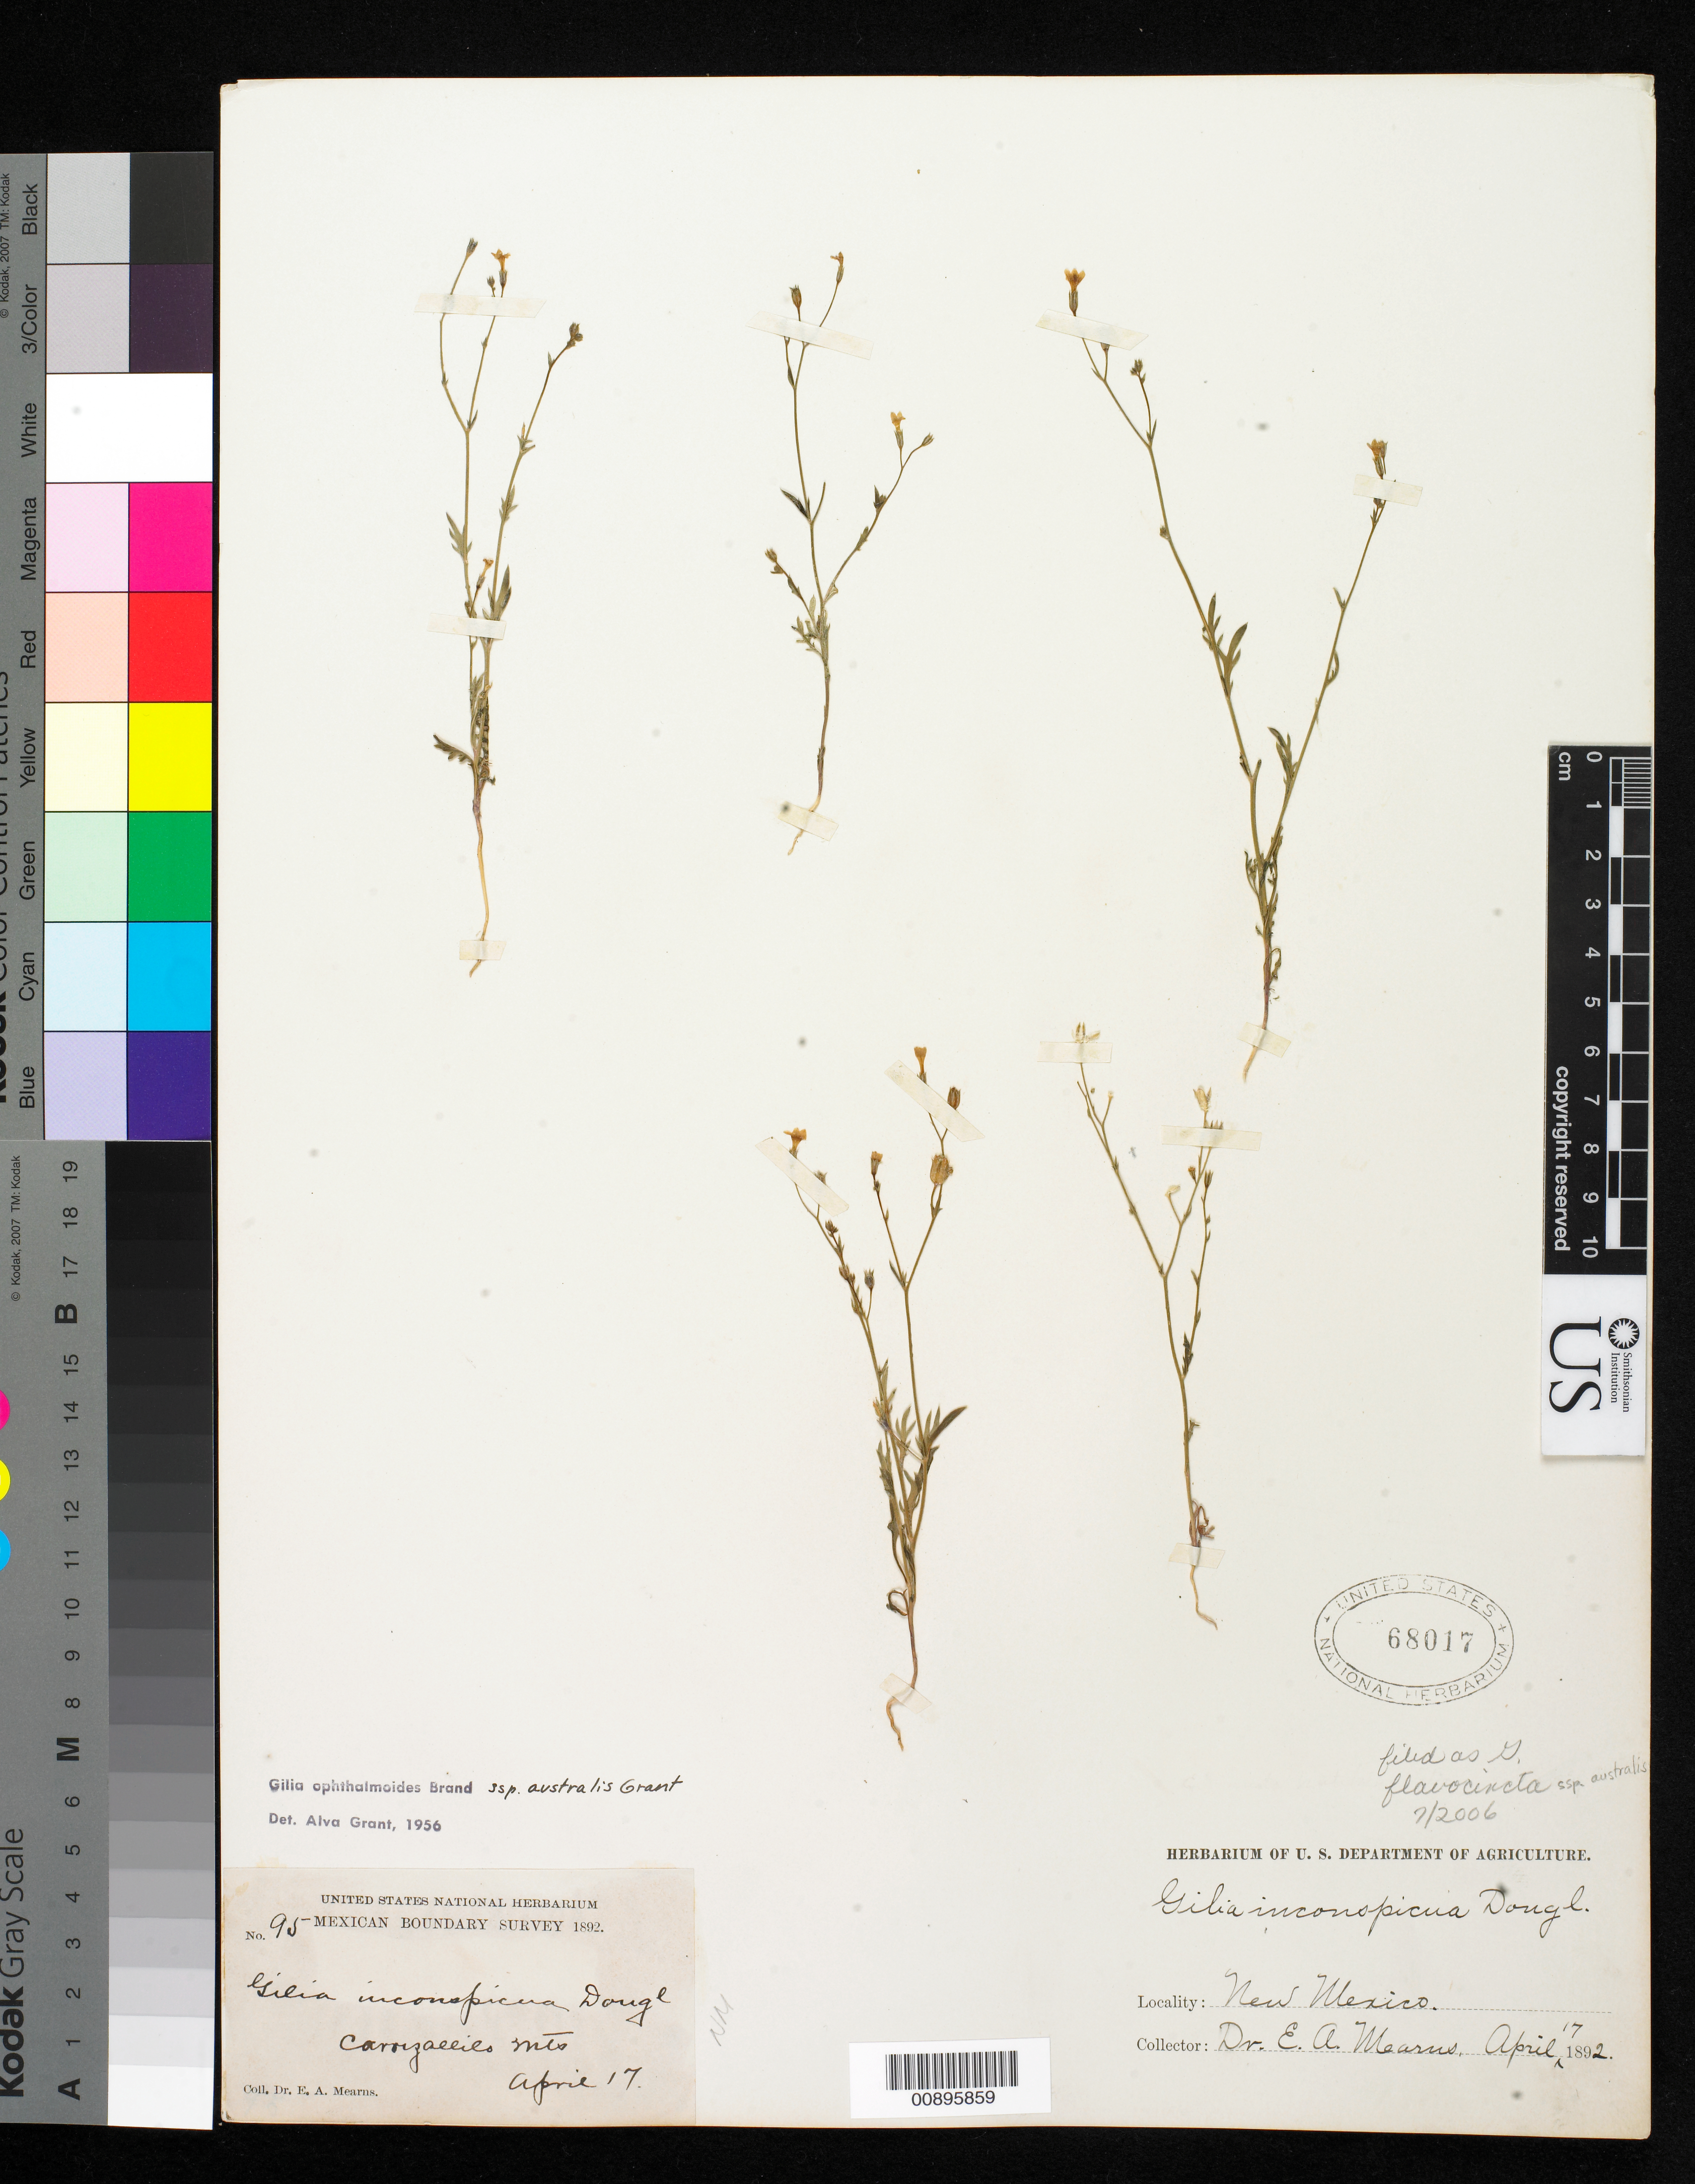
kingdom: Plantae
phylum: Tracheophyta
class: Magnoliopsida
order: Ericales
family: Polemoniaceae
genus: Gilia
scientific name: Gilia flavocincta subsp. australis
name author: A. Nelson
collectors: E. A. Mearns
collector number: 95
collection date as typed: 17 Apr 1892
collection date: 1892-04-17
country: United States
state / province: New Mexico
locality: Carrizalillo Mts., New Mexico.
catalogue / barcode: US 68017